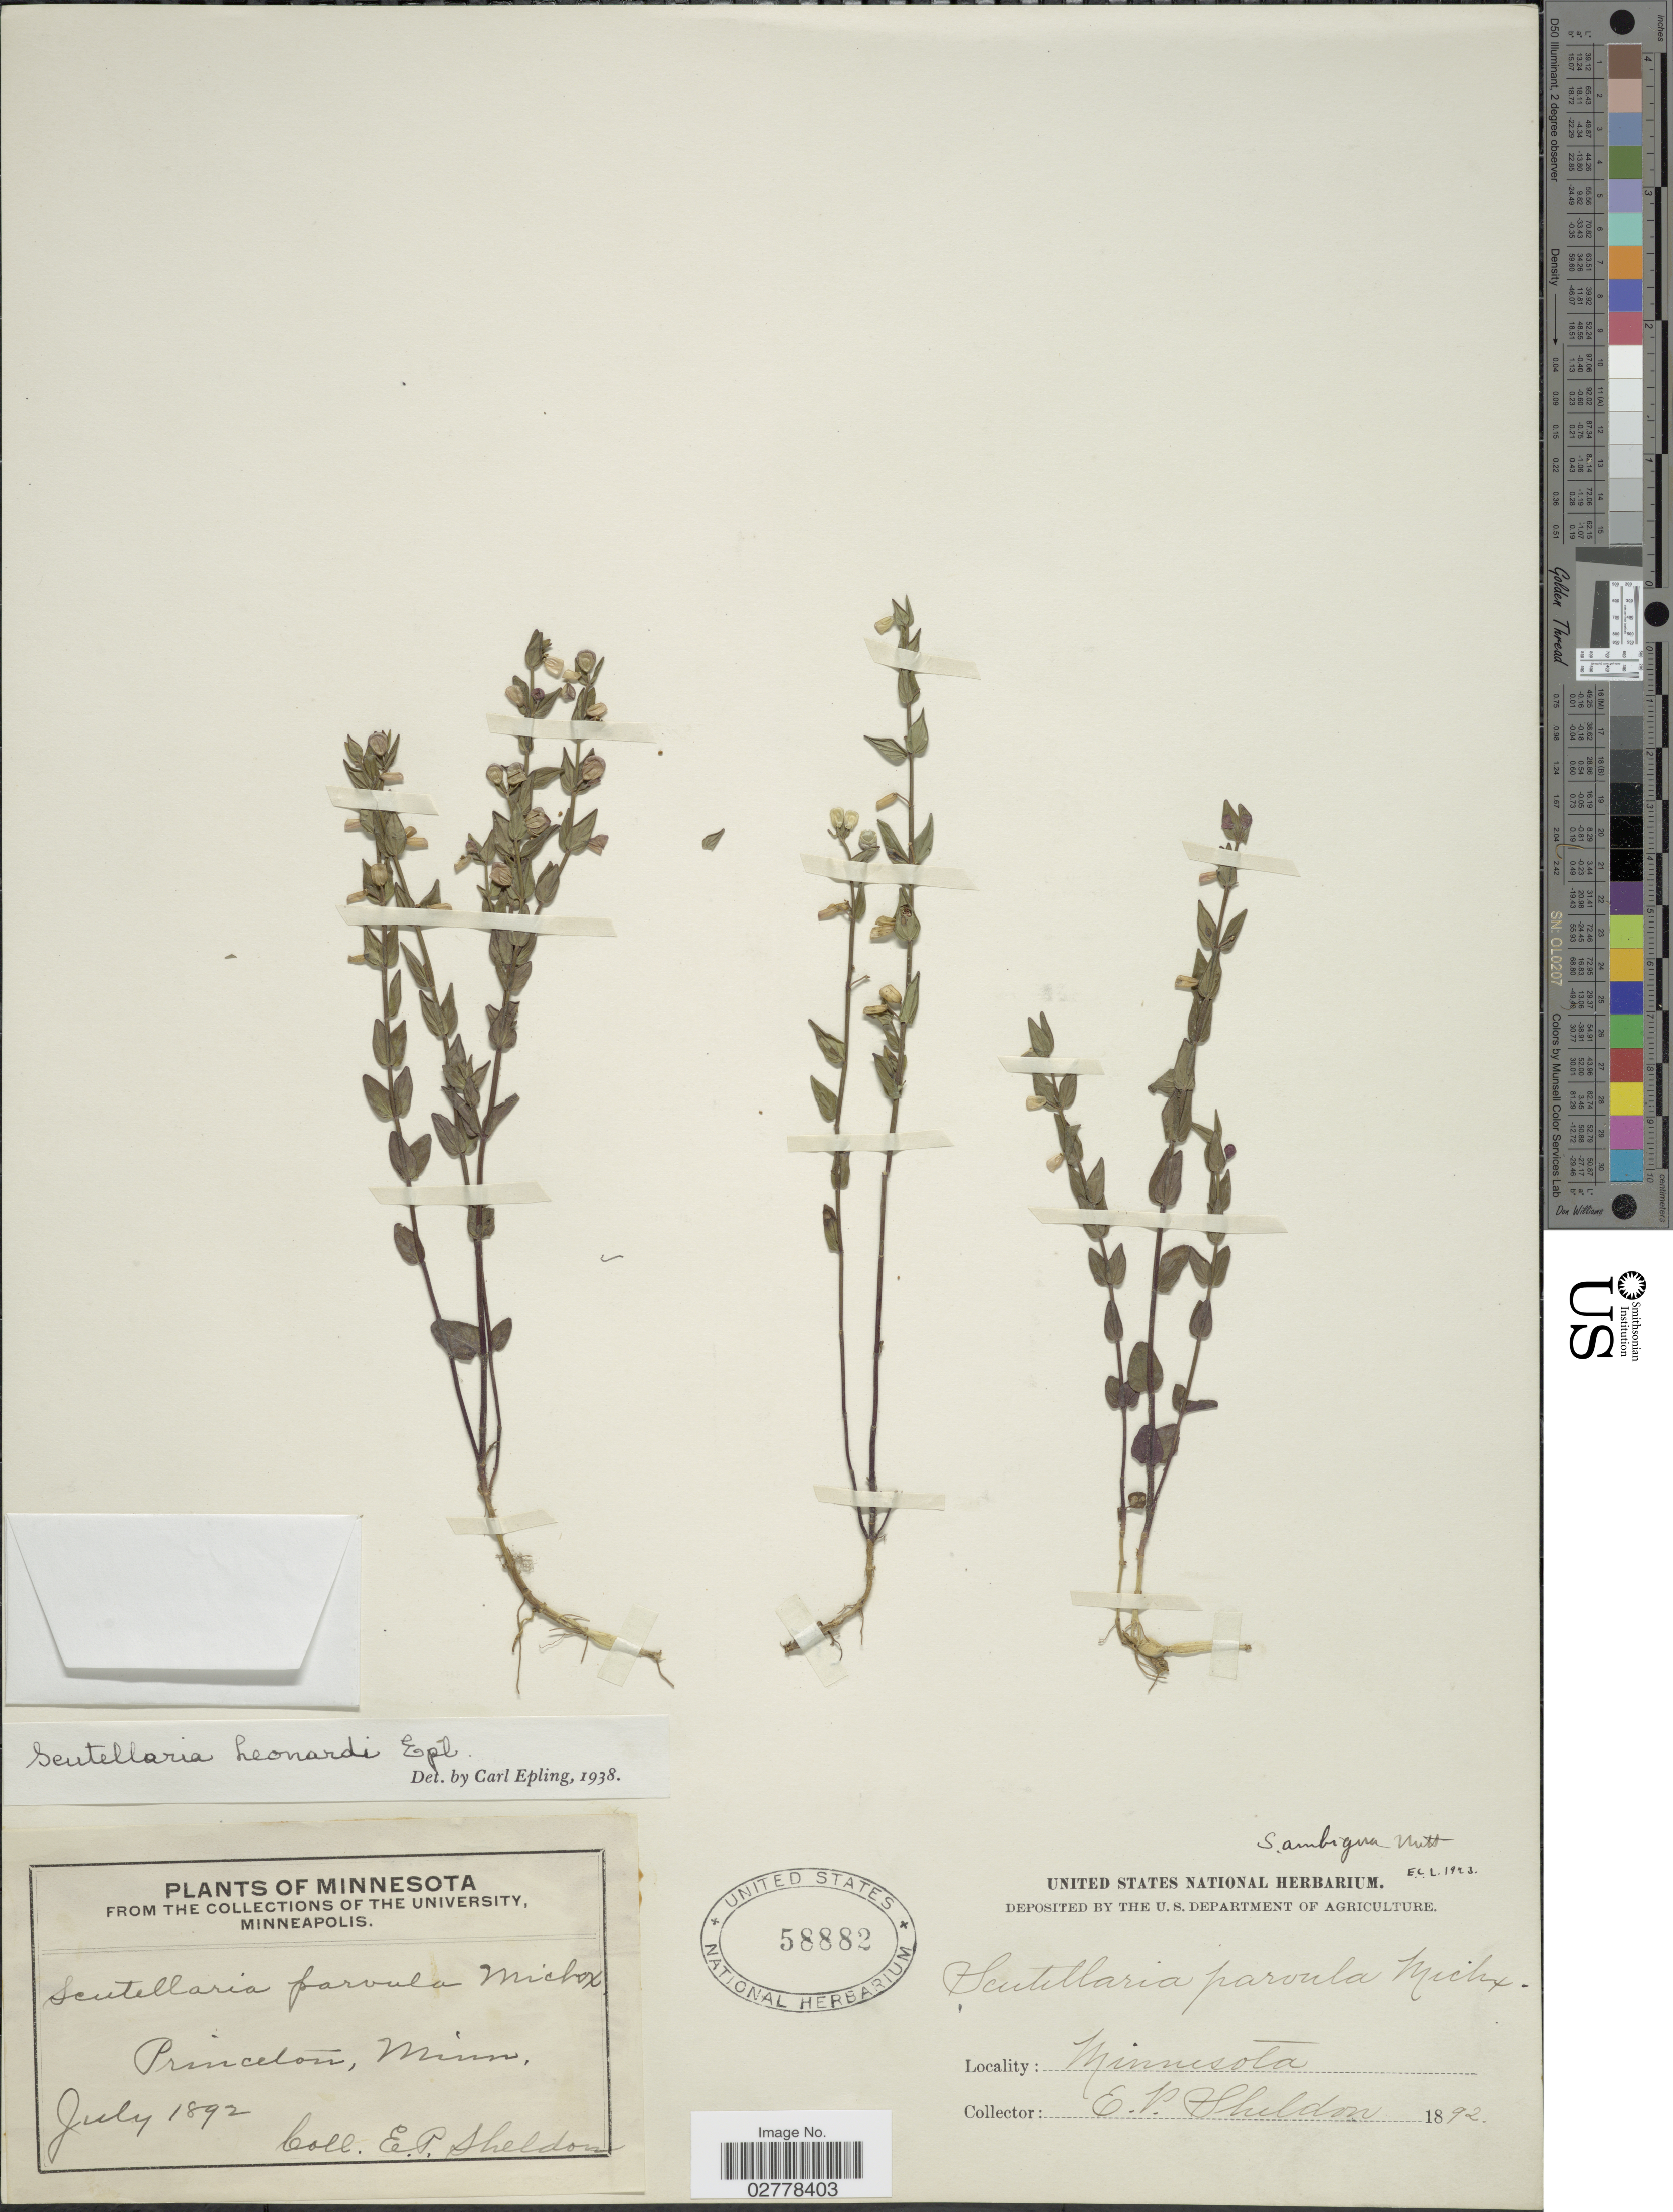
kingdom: Plantae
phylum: Tracheophyta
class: Magnoliopsida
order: Lamiales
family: Lamiaceae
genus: Scutellaria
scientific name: Scutellaria leonardii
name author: Epling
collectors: E. P. Sheldon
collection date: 1892-07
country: United States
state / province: Minnesota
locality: Princeton.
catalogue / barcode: US 58882